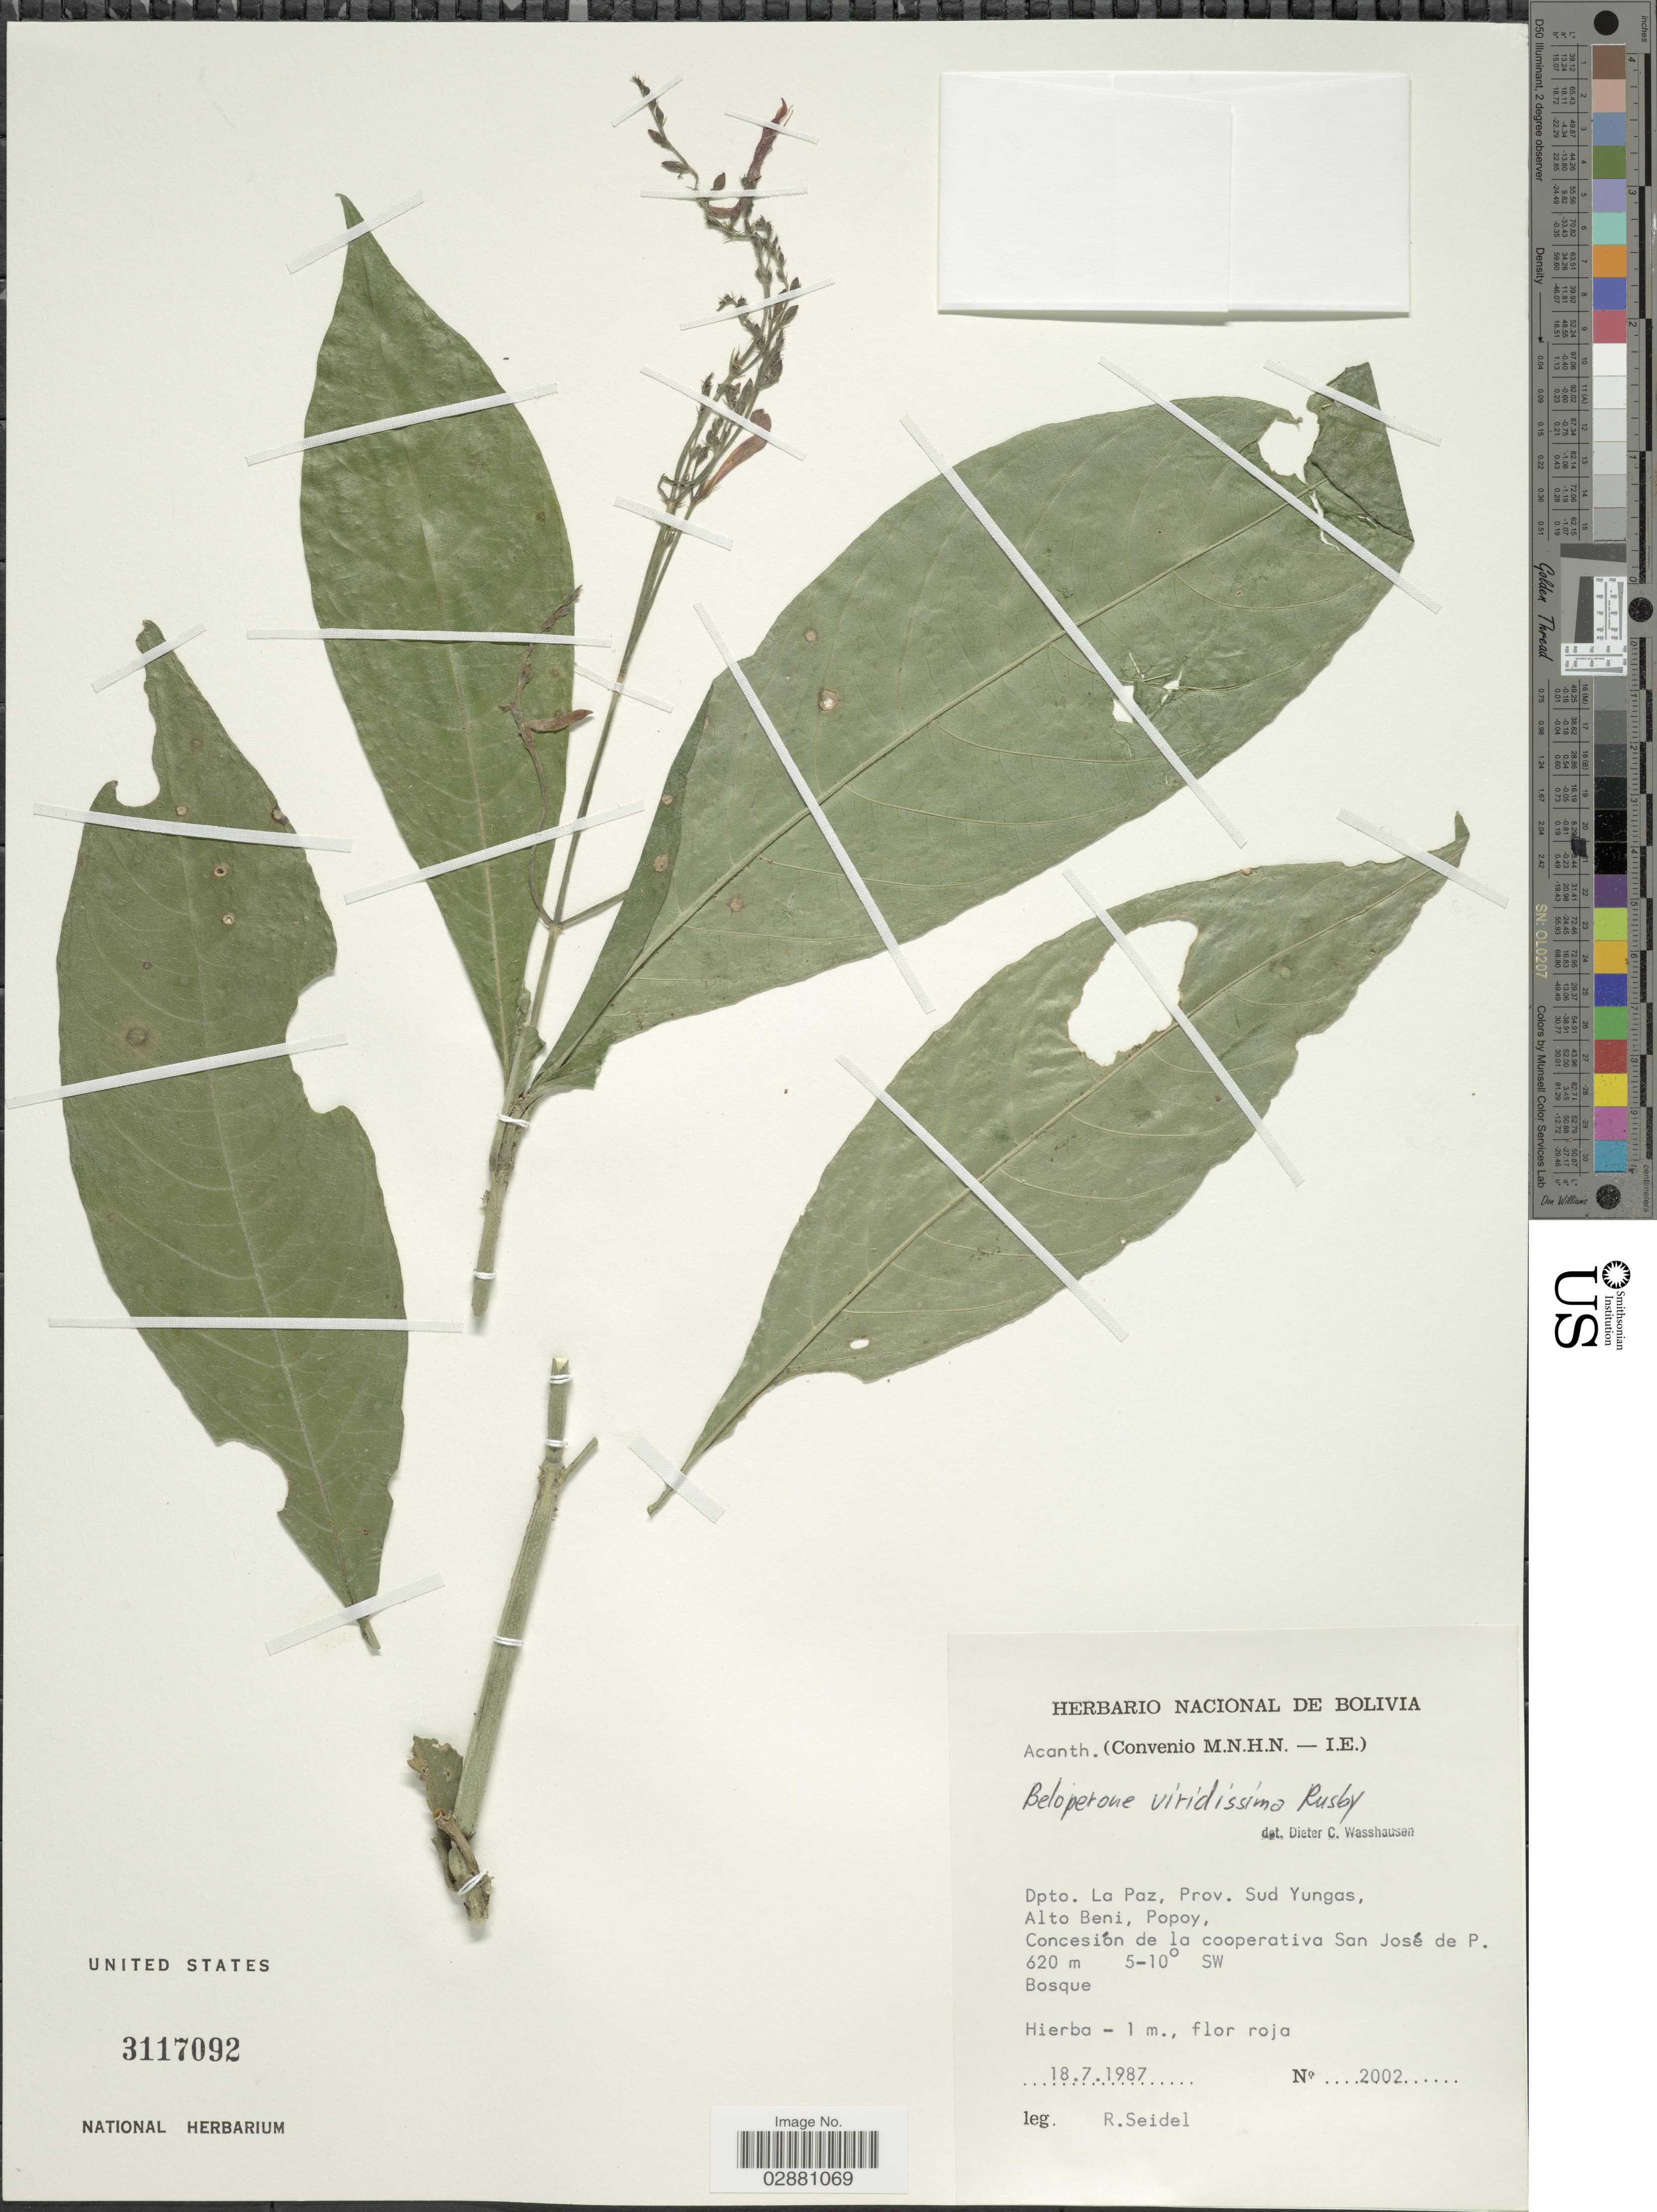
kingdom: Plantae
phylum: Tracheophyta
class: Magnoliopsida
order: Lamiales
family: Acanthaceae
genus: Beloperone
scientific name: Beloperone viridissima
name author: Rusby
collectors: R. Seidel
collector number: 2002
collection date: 1987-07-18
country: Bolivia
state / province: La Paz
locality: Dpto. La Paz, Prov. Sud Yungas, Alto Beni, Popoy. Concesión de la cooperativa San José de P.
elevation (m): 620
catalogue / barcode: US 3117092